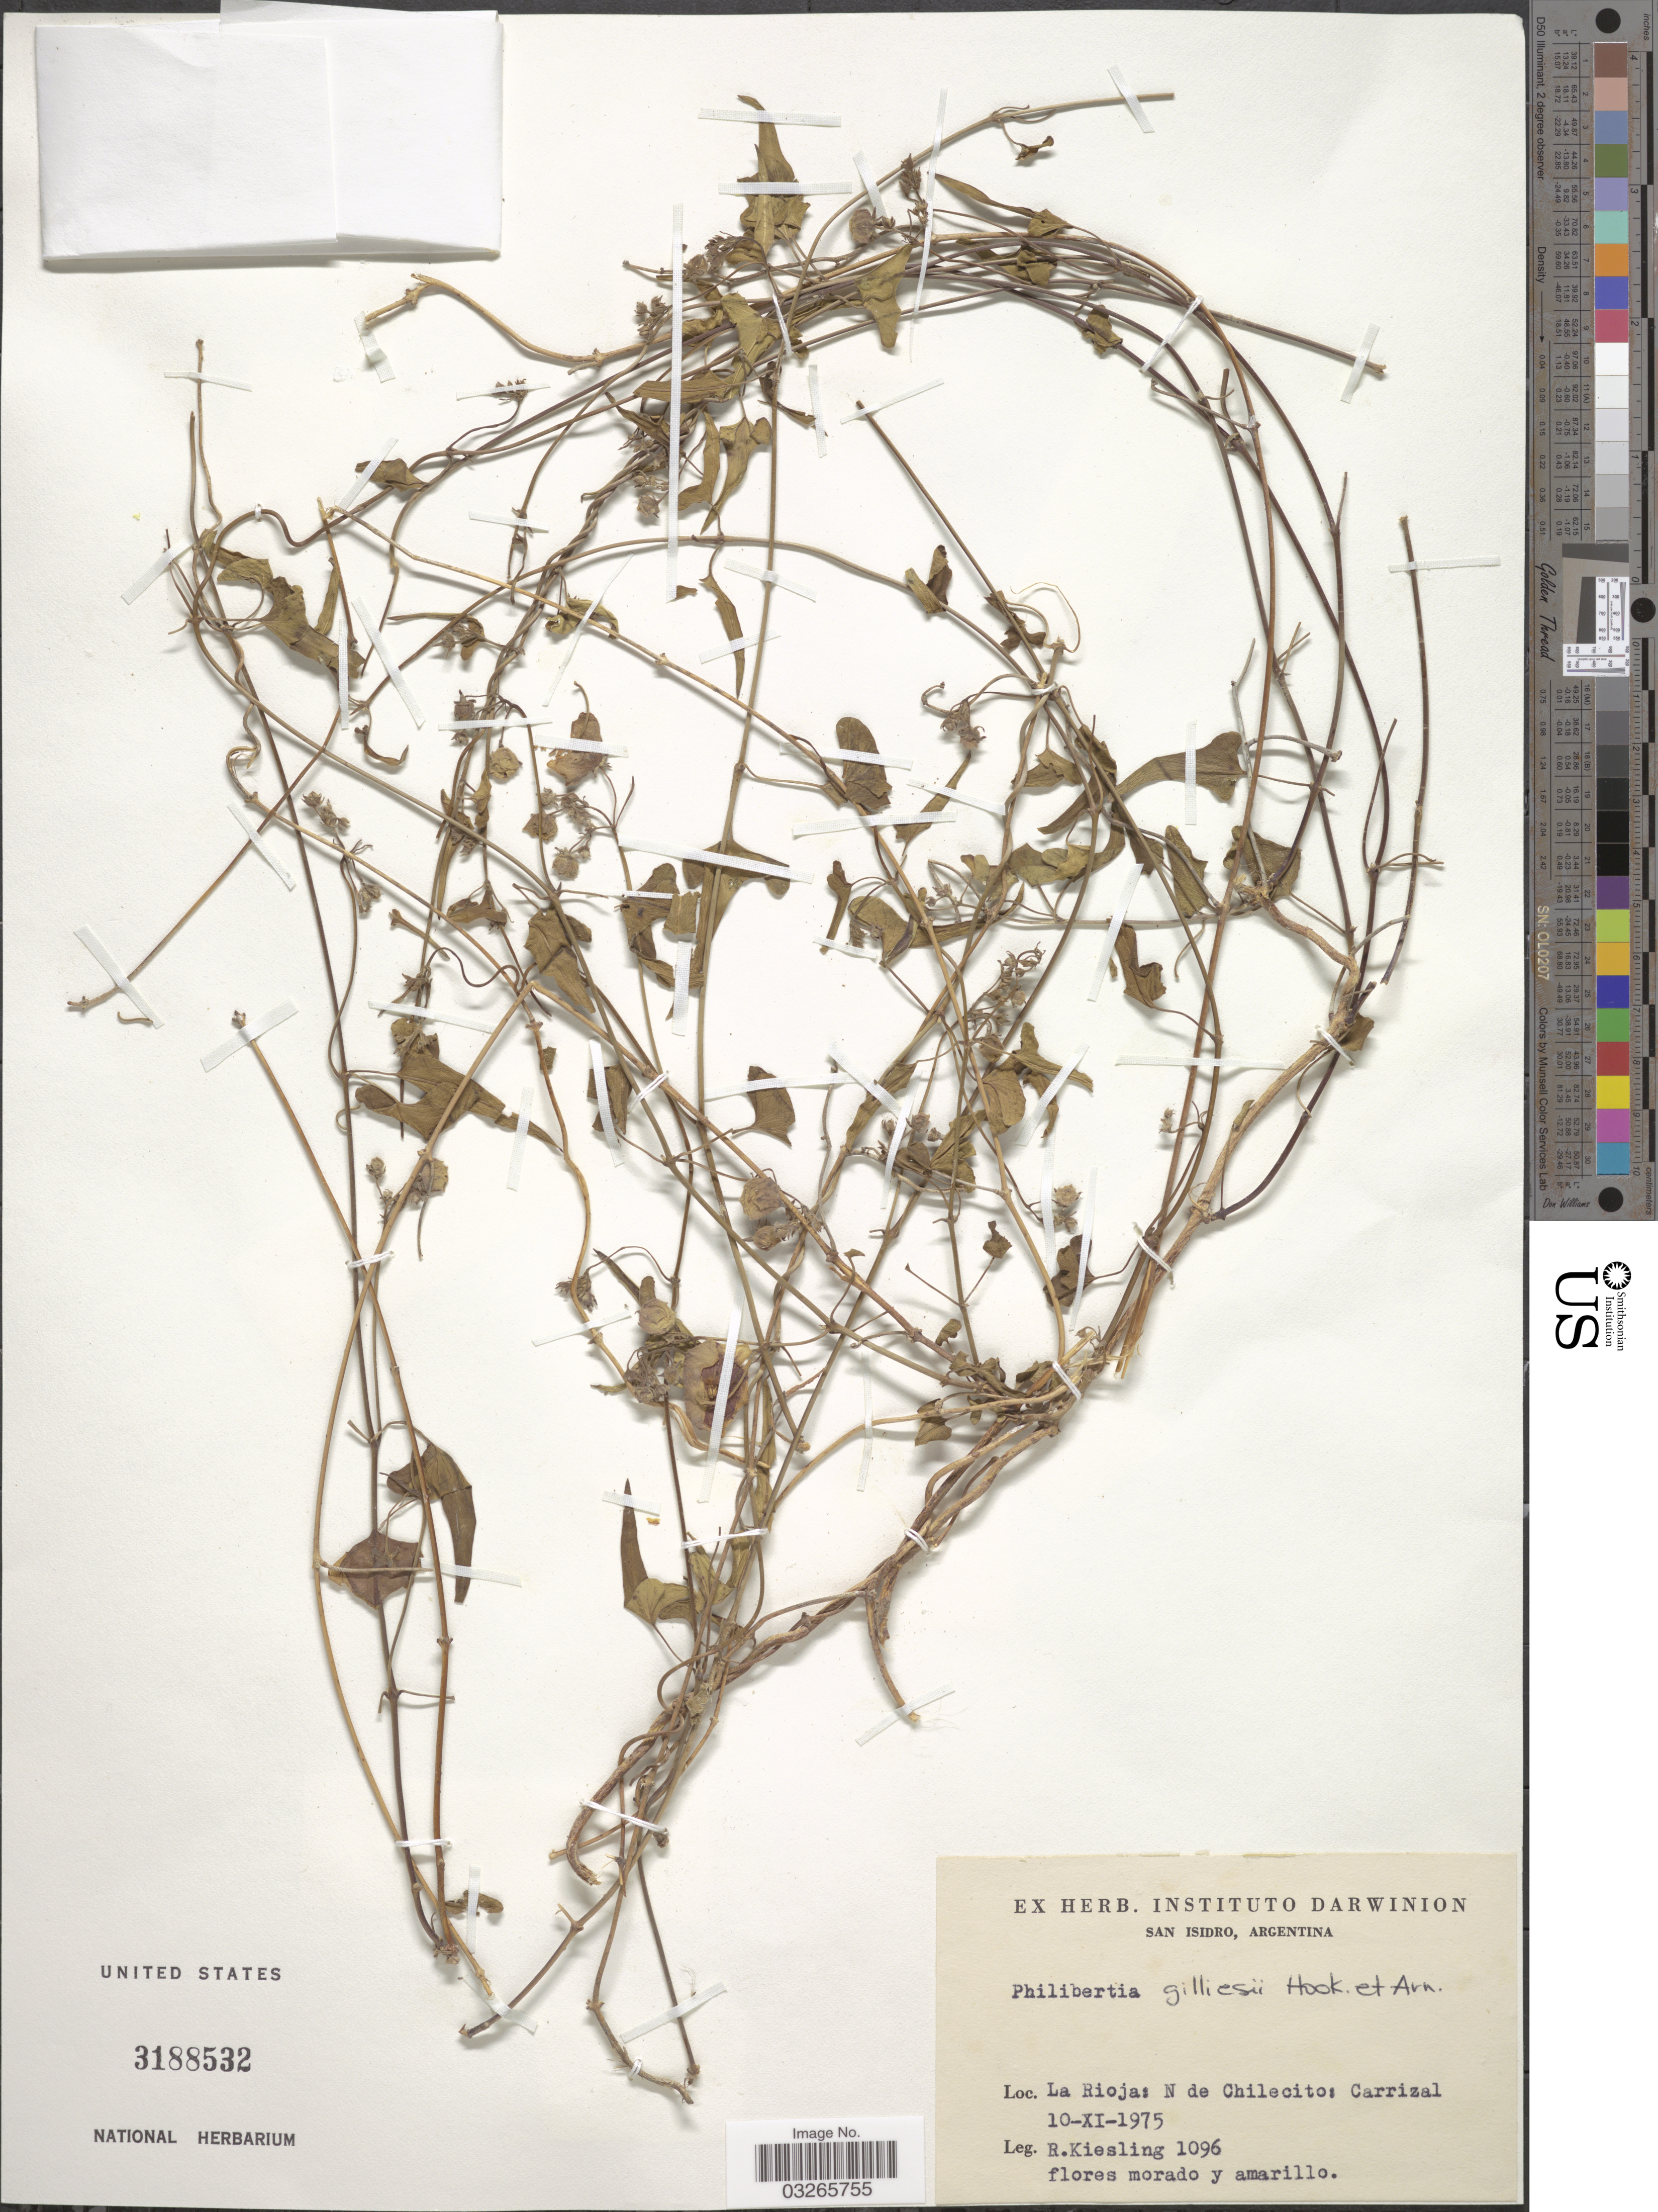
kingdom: Plantae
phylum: Tracheophyta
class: Magnoliopsida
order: Gentianales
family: Apocynaceae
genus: Sarcostemma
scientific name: Sarcostemma gilliesii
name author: (Hook. & Arn.) Decne.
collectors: R. Kiesling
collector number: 1096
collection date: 1975-11-10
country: Argentina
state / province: La Rioja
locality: N de Chilecito: Carrizal.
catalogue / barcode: US 3188532